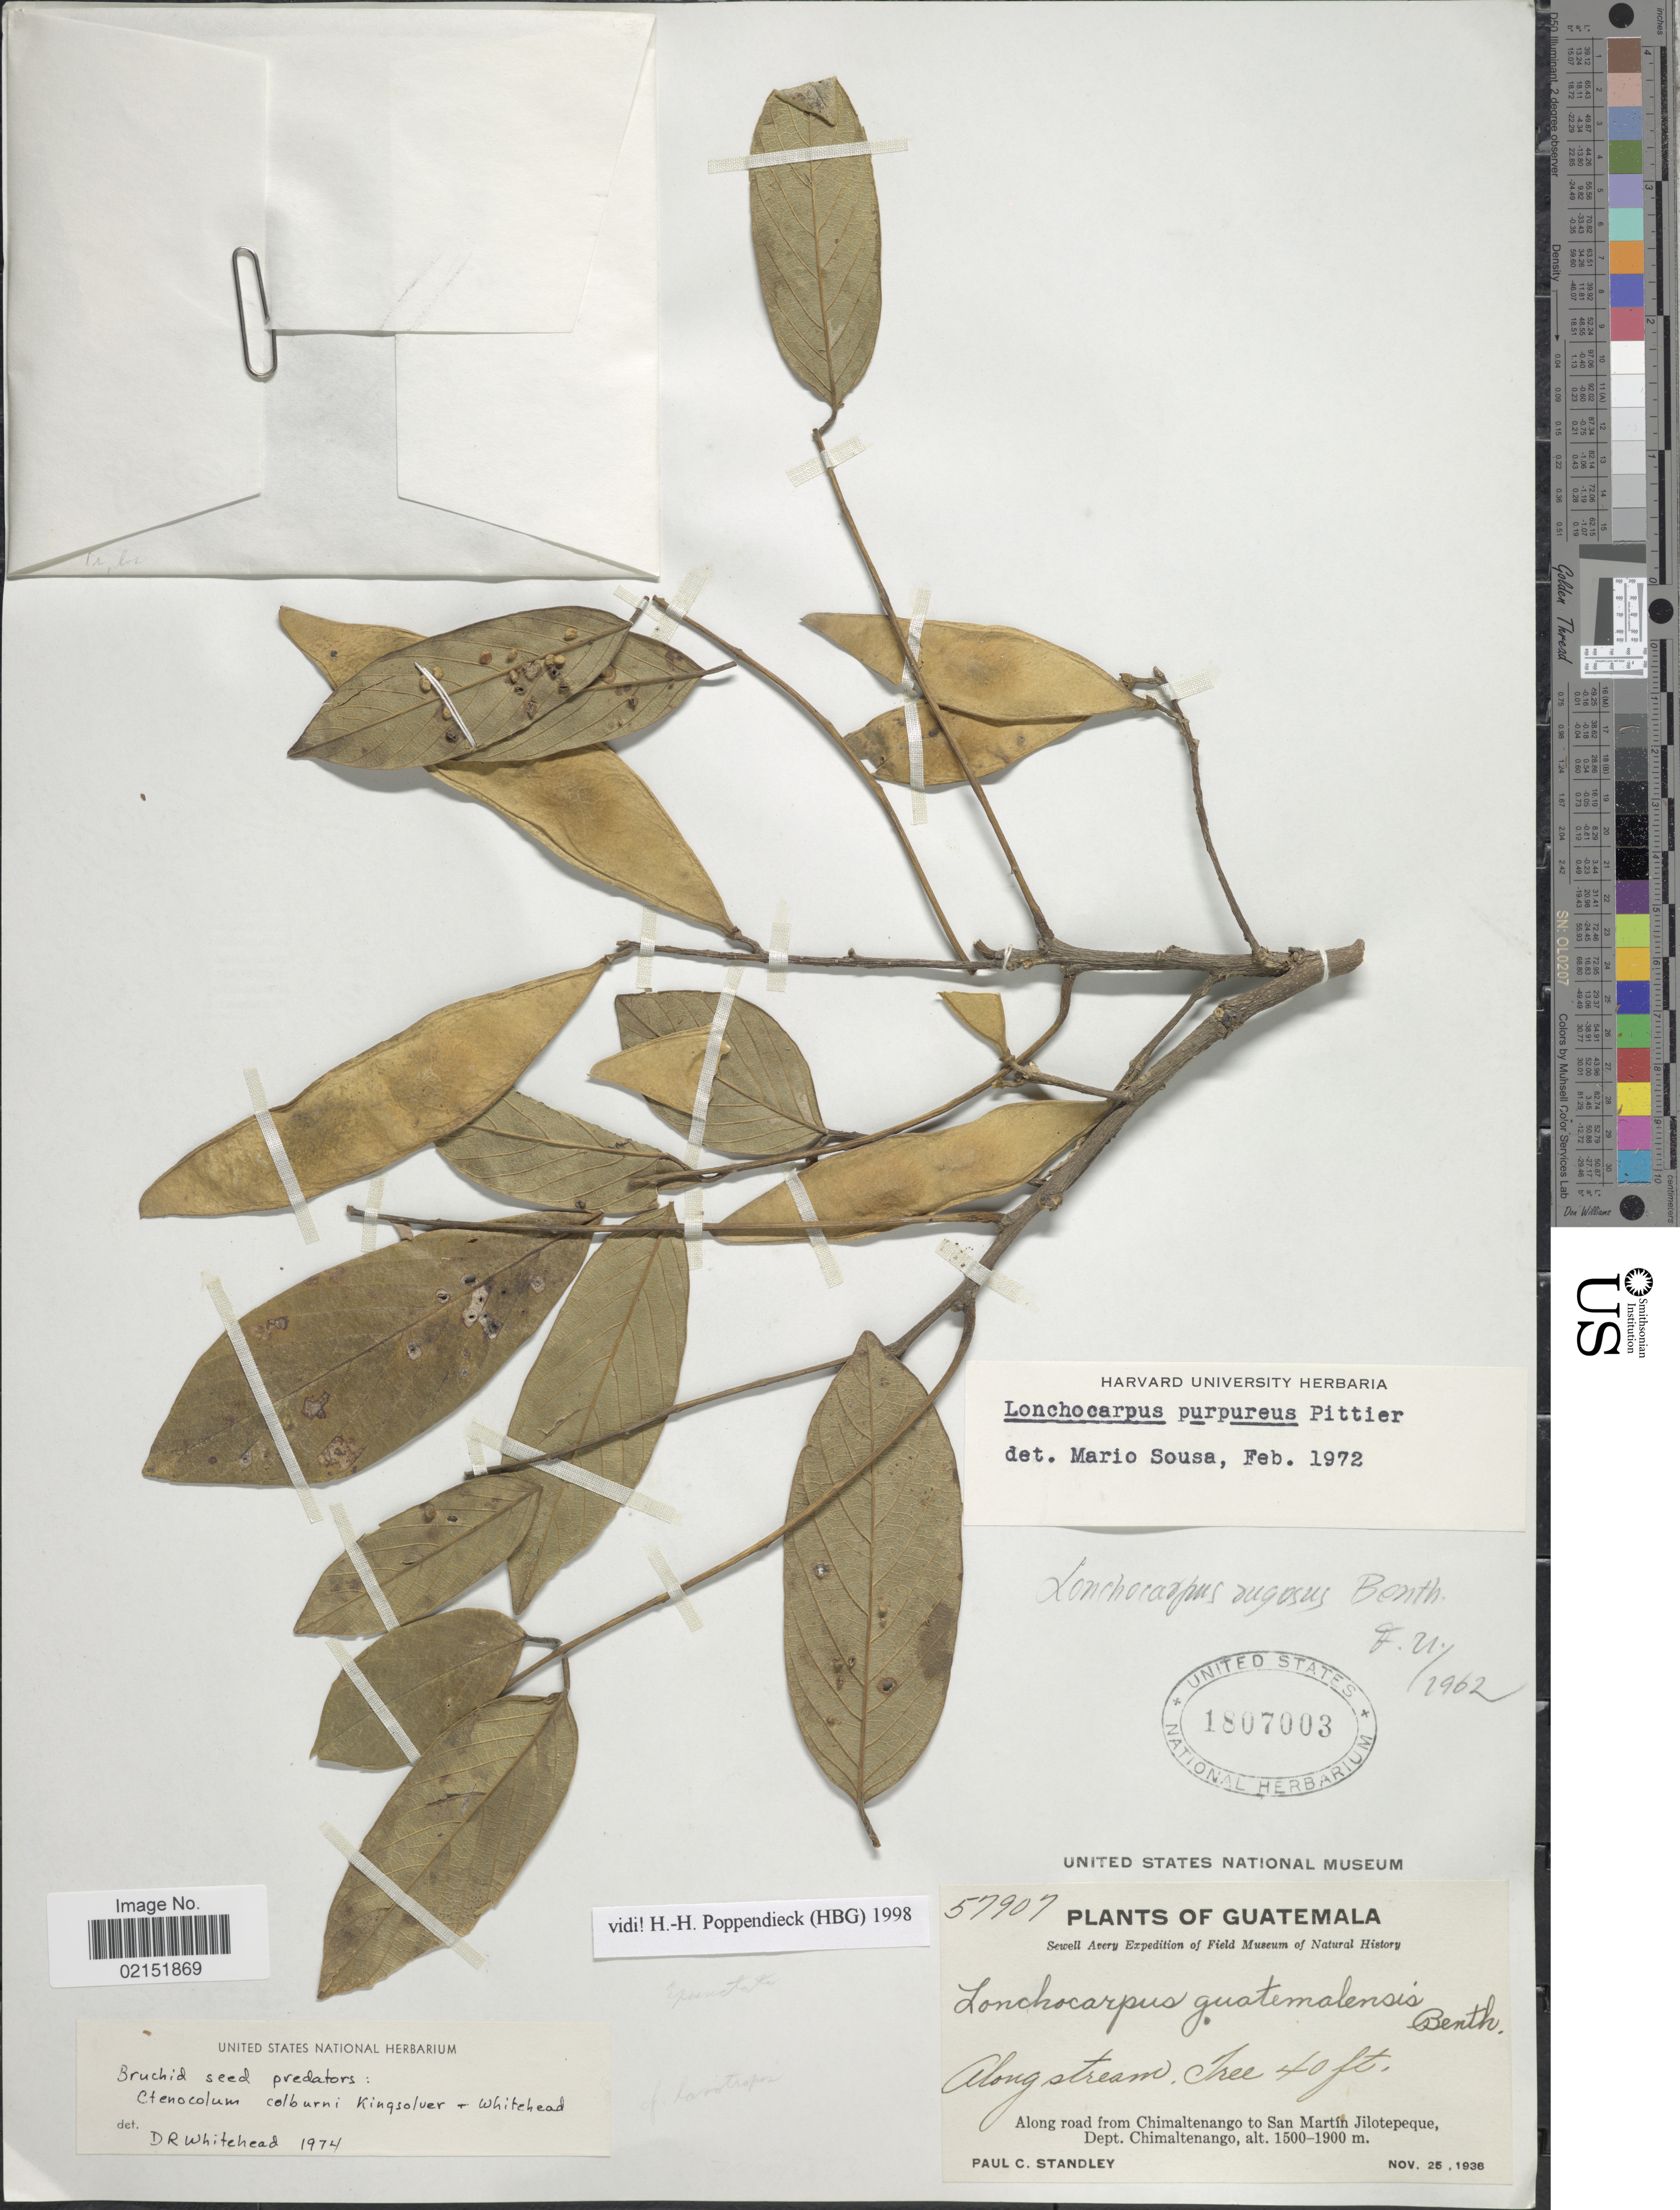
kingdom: Plantae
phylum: Tracheophyta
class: Magnoliopsida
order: Fabales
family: Fabaceae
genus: Lonchocarpus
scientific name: Lonchocarpus purpureus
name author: Pittier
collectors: P. C. Standley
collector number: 57907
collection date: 1938-11-25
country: Guatemala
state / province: Chimaltenango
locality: Along road from Chimaltenango to San Martin Jilotepeque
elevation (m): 1500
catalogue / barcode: US 1807003